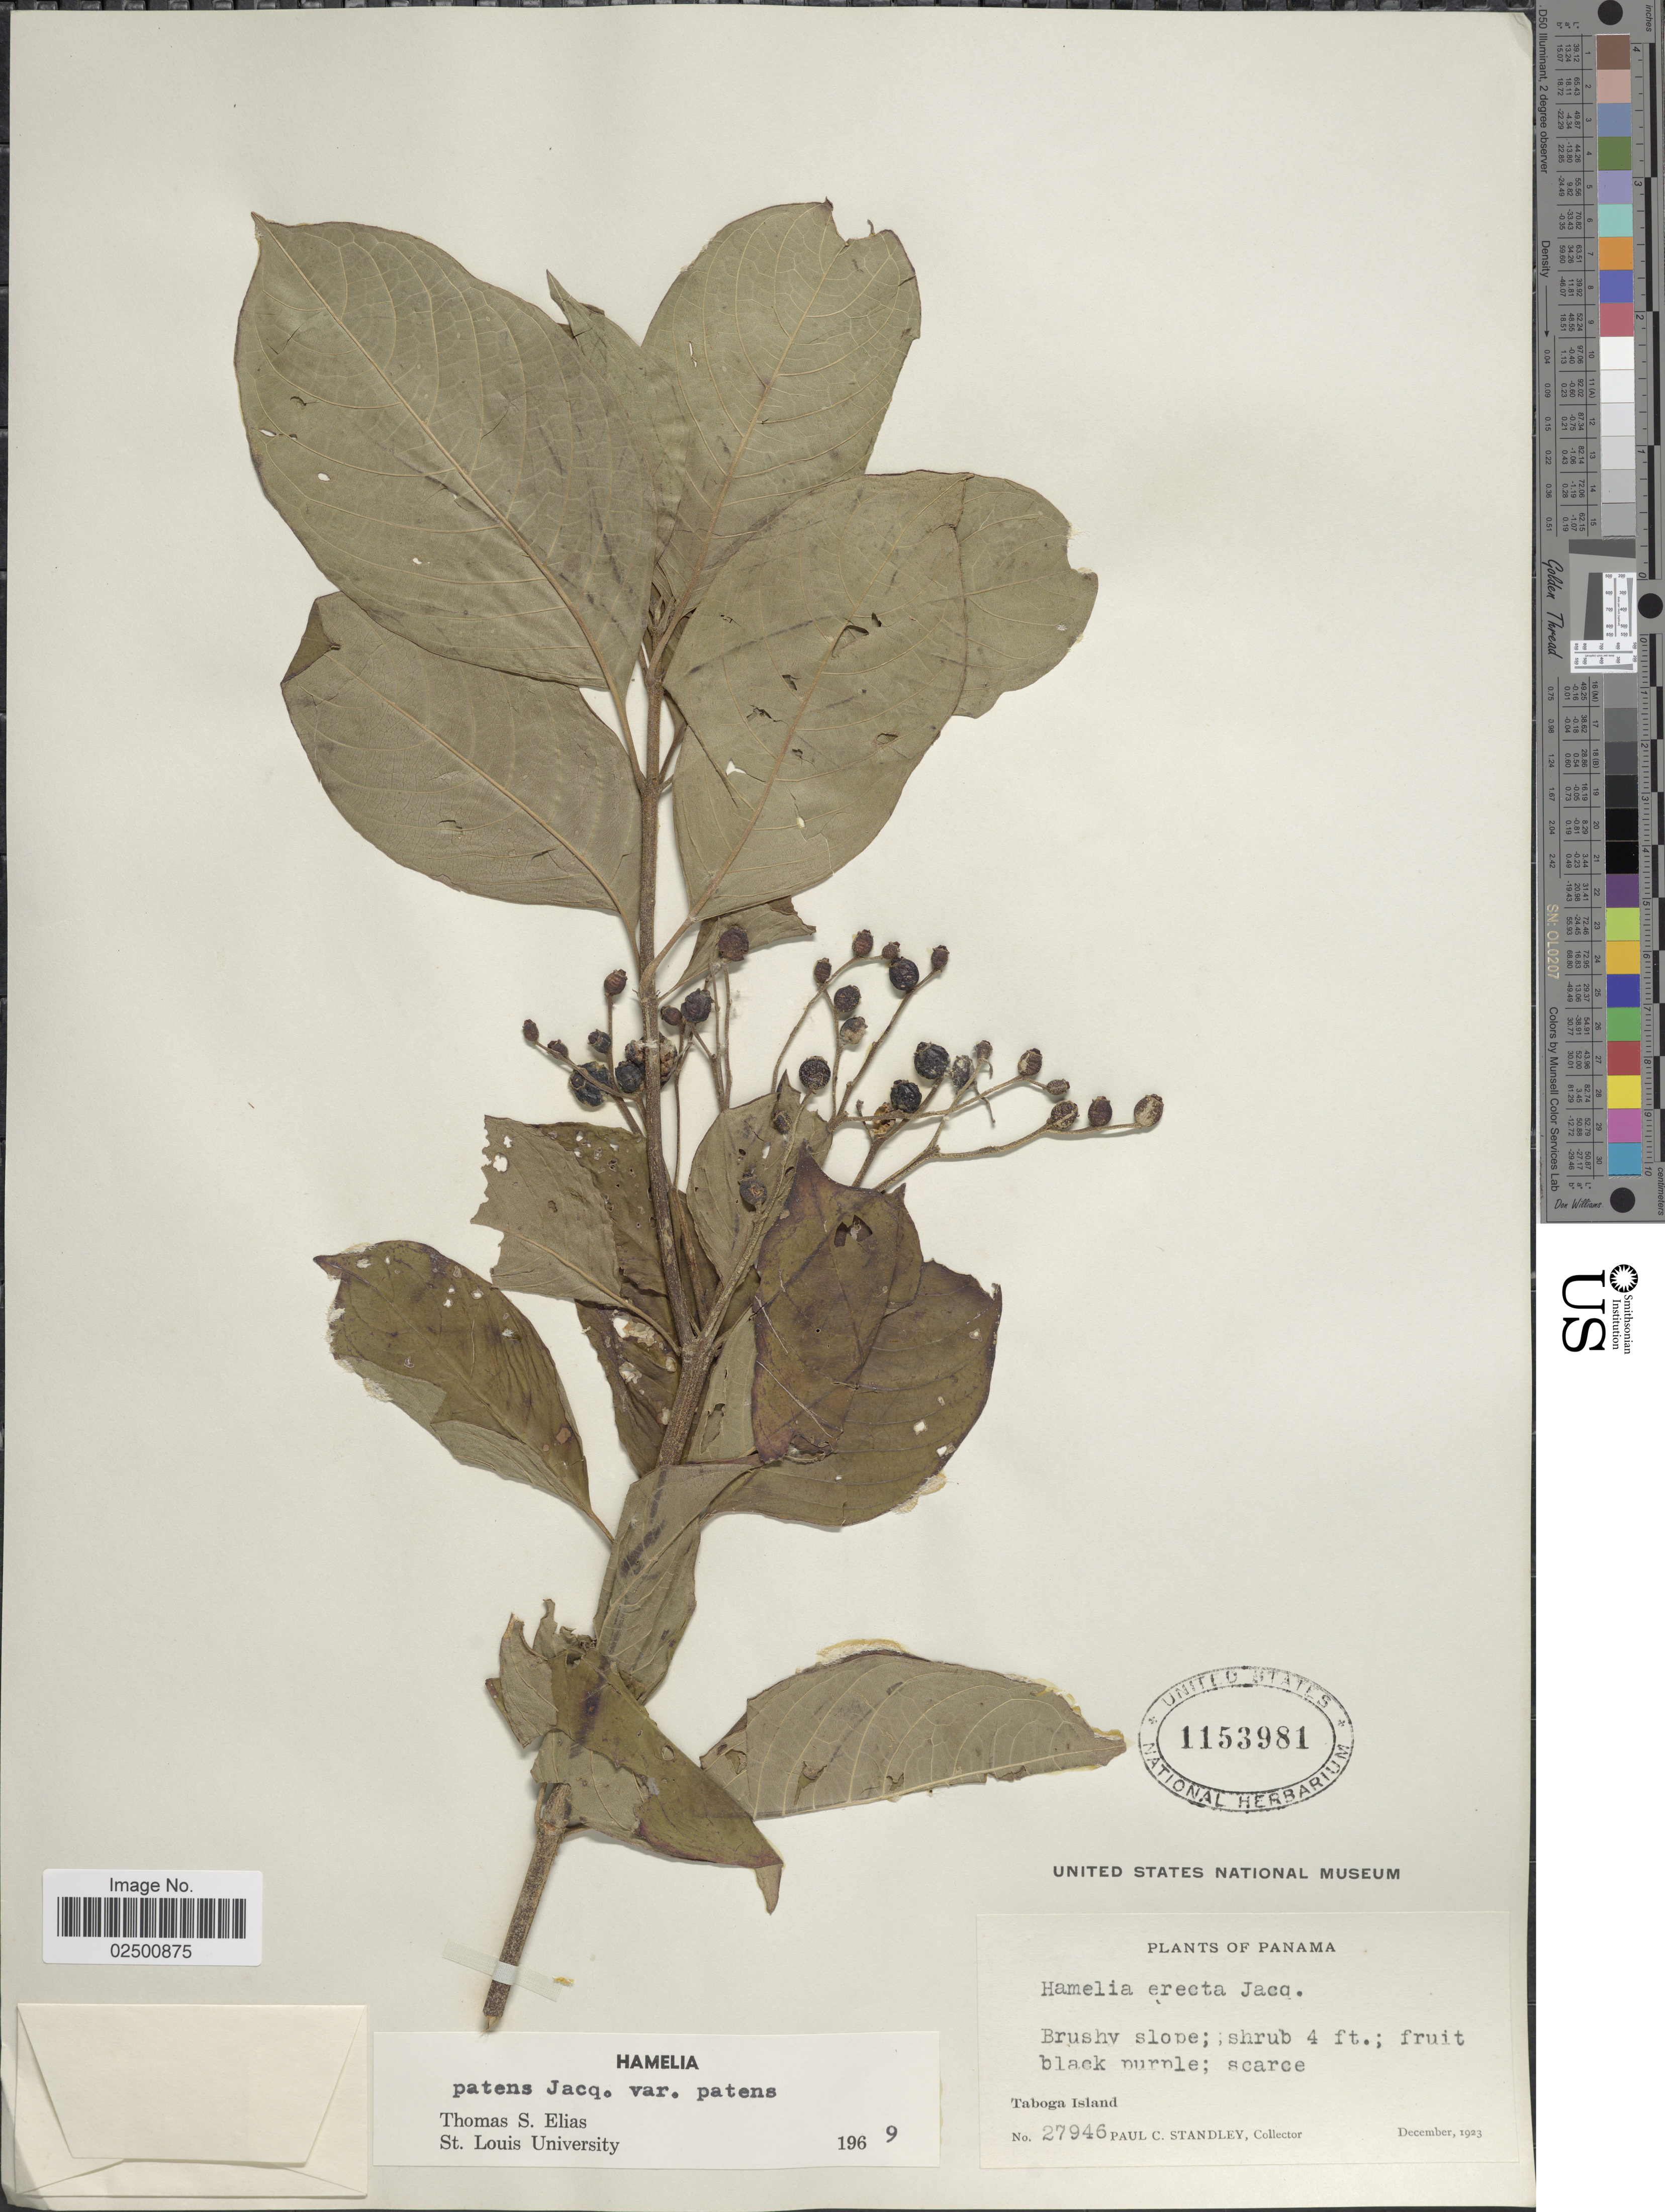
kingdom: Plantae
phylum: Tracheophyta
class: Magnoliopsida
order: Gentianales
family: Rubiaceae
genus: Hamelia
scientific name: Hamelia patens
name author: Jacq.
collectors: P. C. Standley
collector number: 27946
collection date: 1923-12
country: Panama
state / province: Panamá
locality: Taboga Island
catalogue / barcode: US 1153981